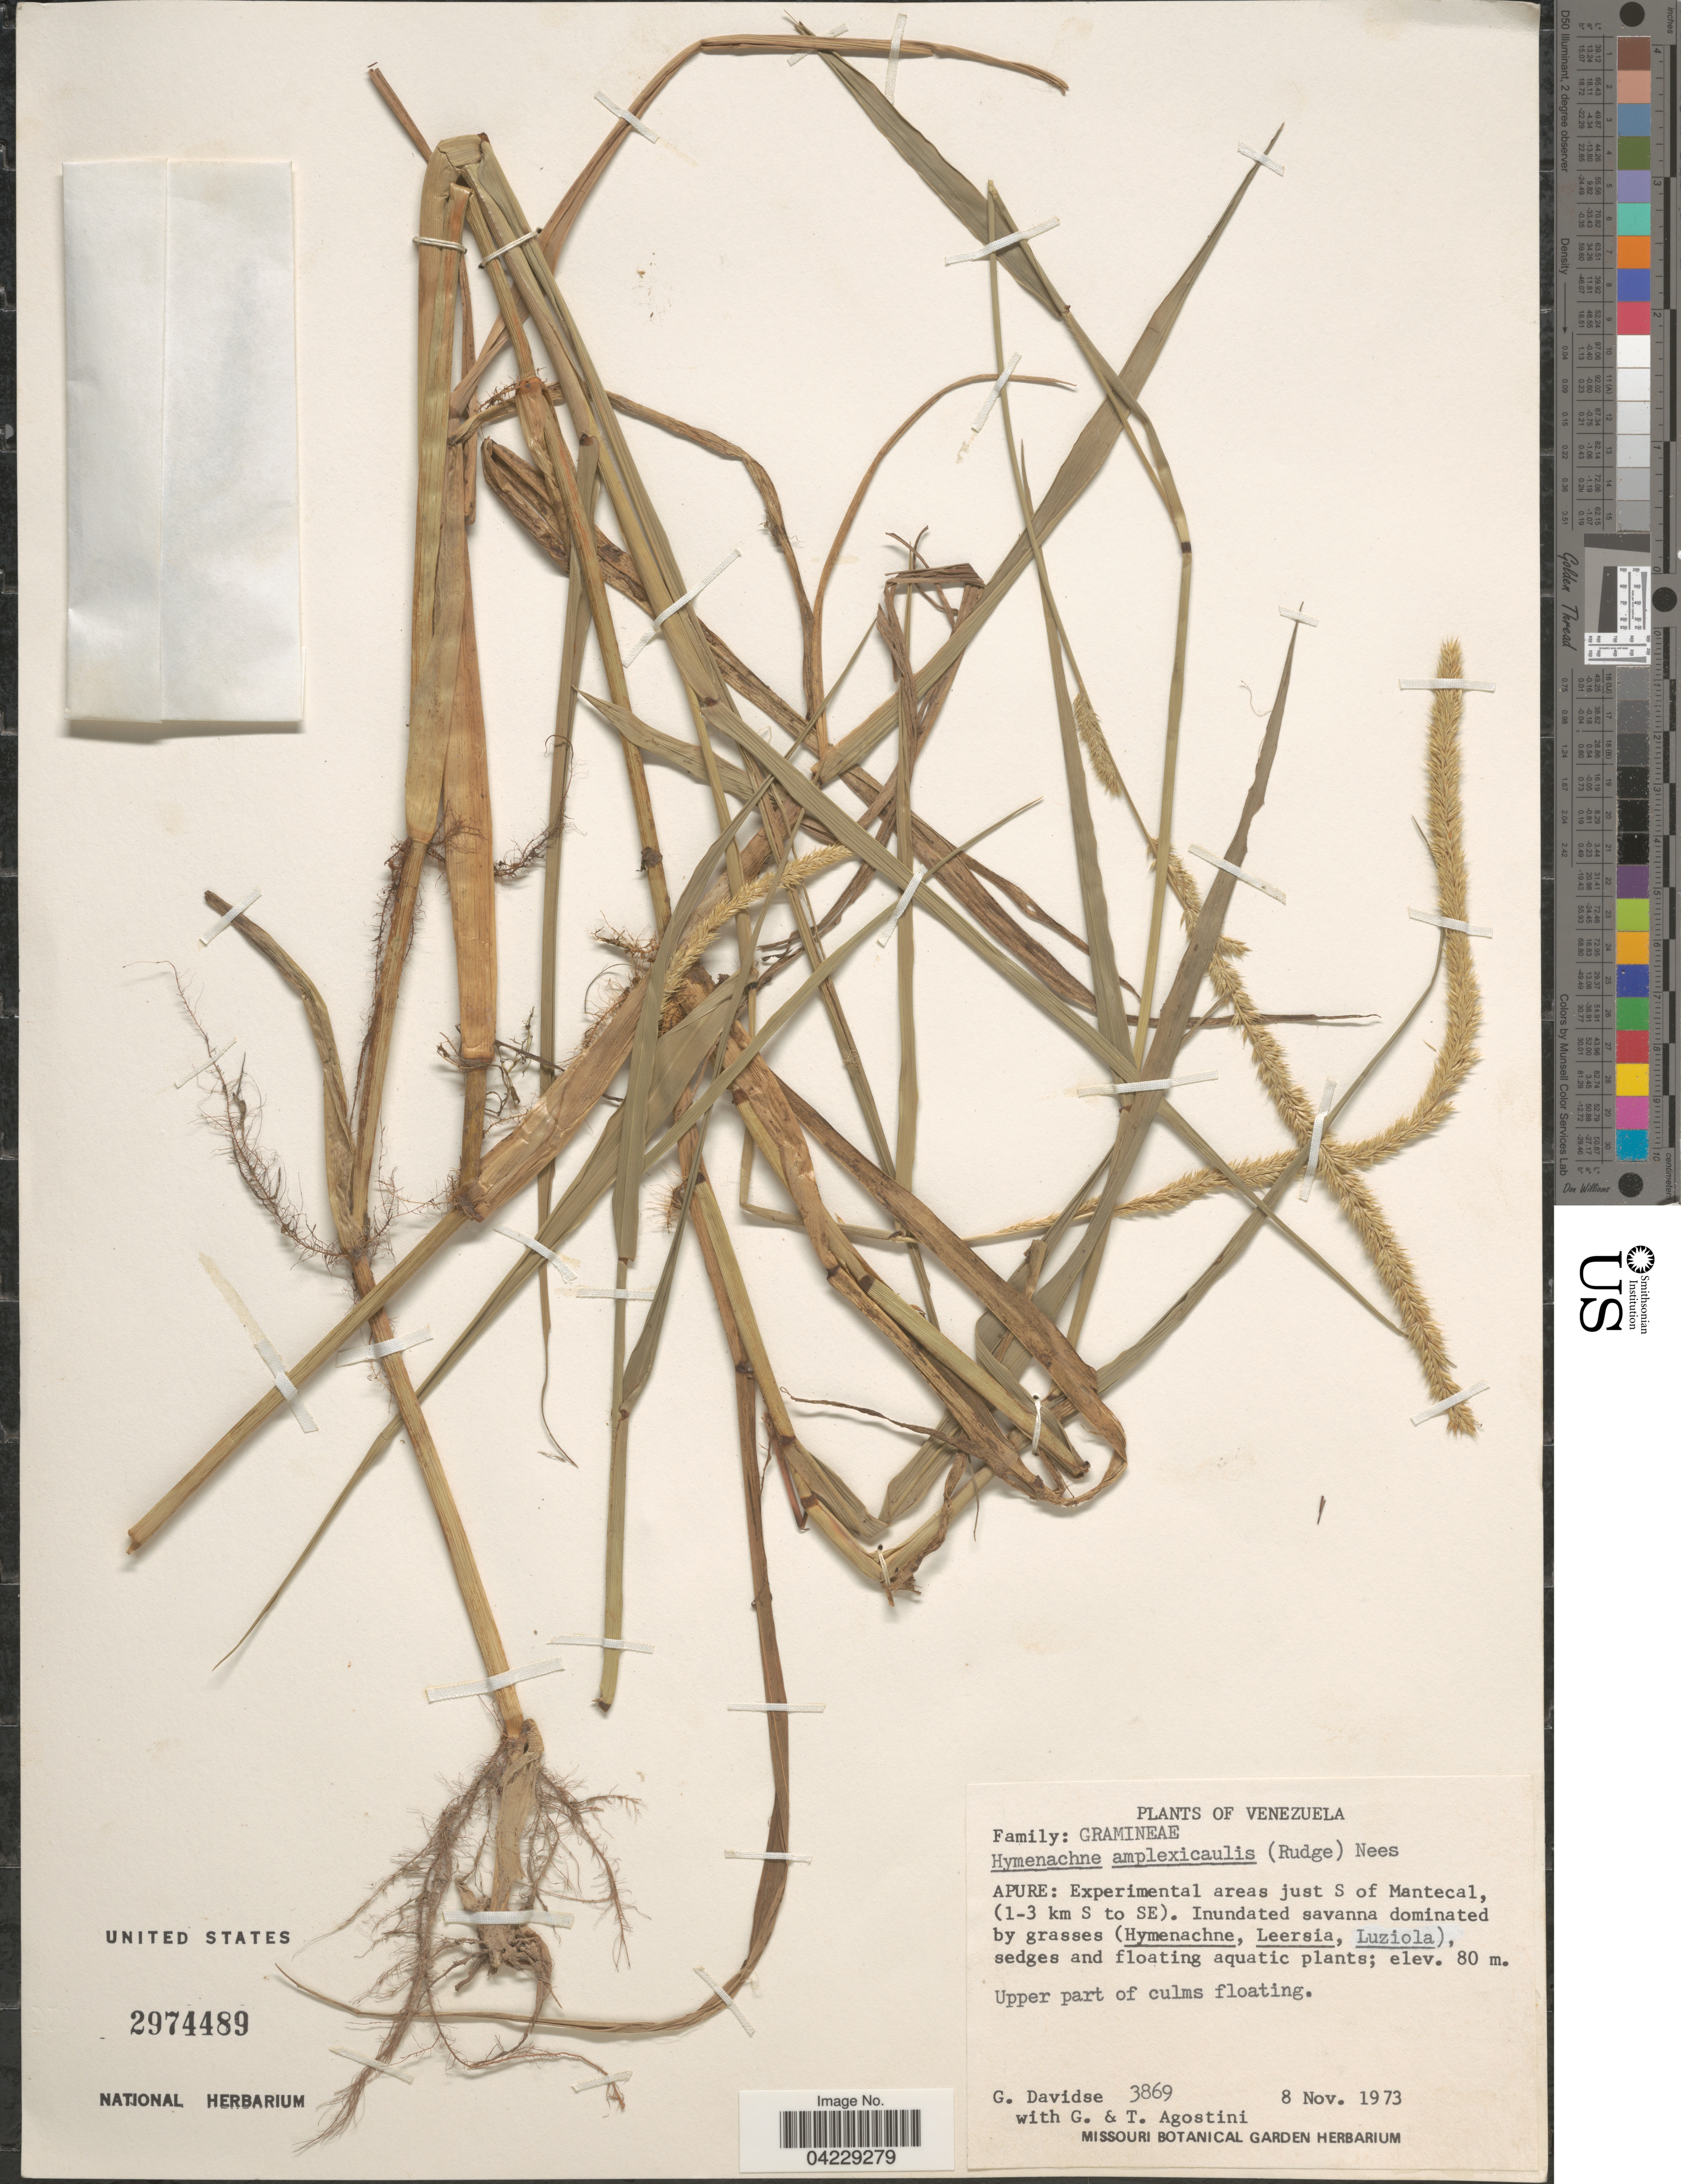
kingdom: Plantae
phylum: Tracheophyta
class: Liliopsida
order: Poales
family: Poaceae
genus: Hymenachne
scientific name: Hymenachne amplexicaulis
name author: (Rudge) Nees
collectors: G. Davidse & T. Agostini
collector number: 3869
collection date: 1973-11-08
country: Venezuela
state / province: Apure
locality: Experimental areas just S of Mantecal, (1-3 km S to SE).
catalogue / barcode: US 2974489